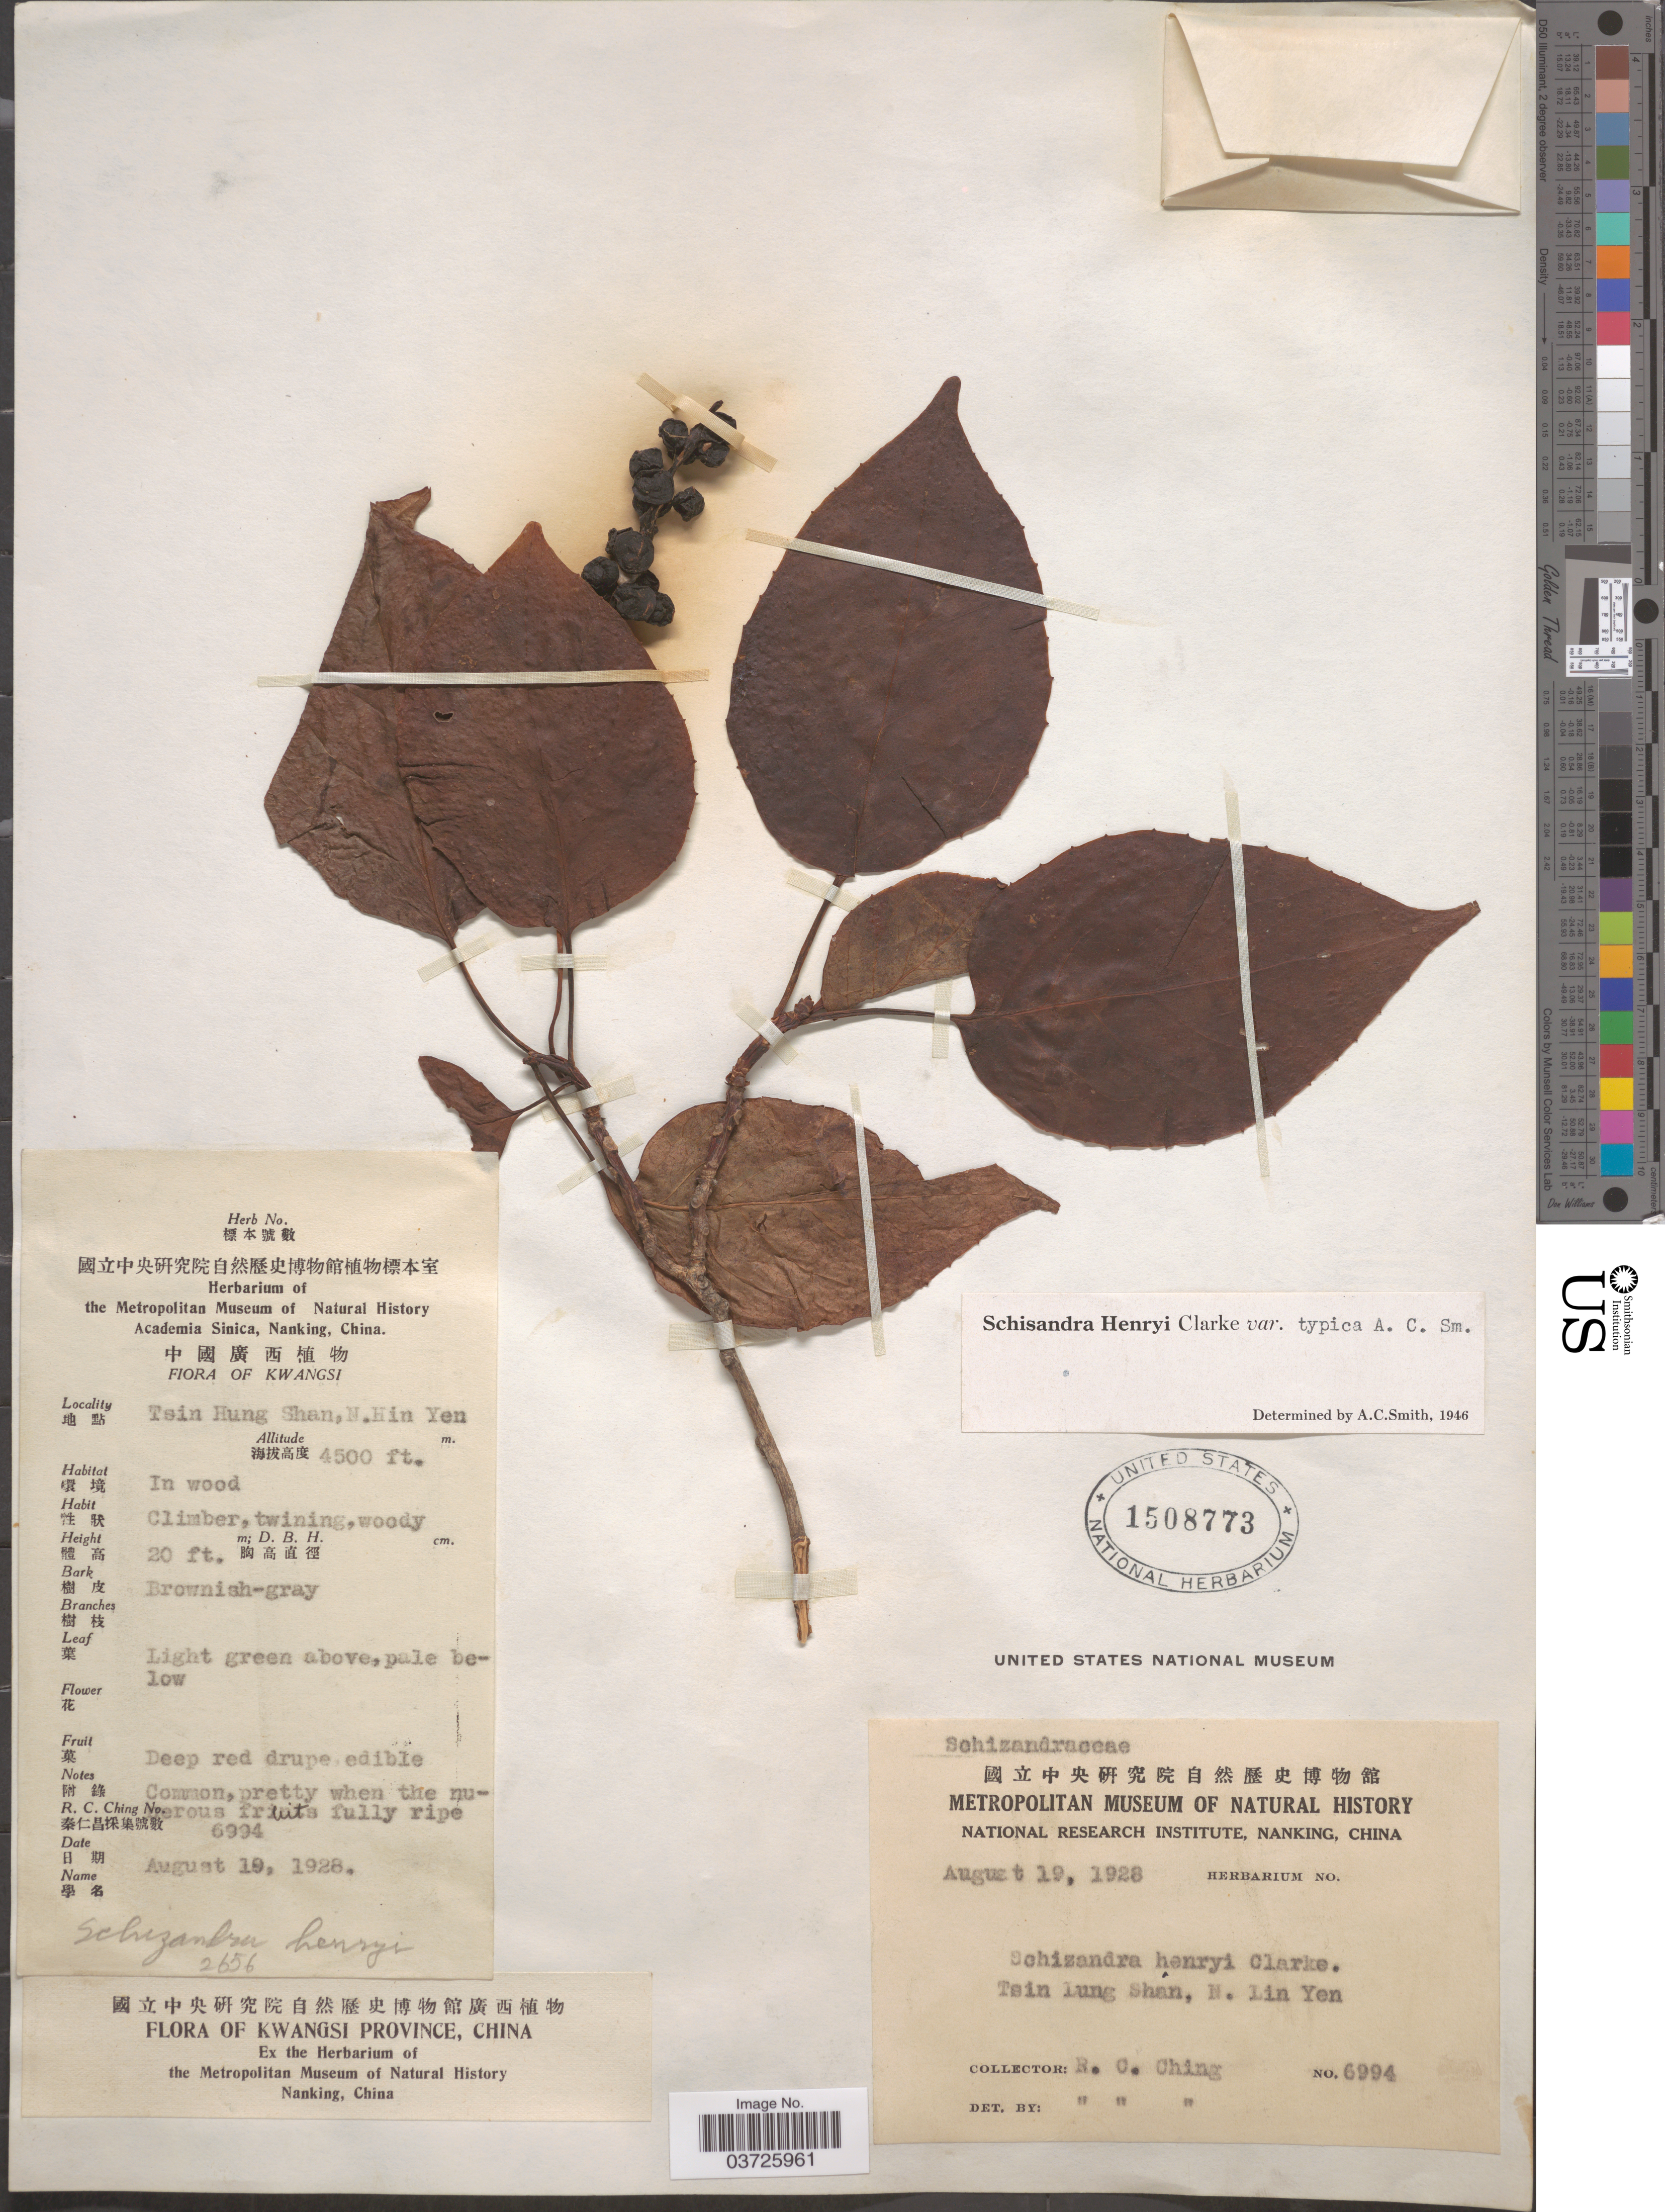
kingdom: Plantae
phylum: Tracheophyta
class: Magnoliopsida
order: Austrobaileyales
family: Schisandraceae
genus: Schisandra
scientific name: Schisandra henryi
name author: C.B. Clarke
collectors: R. C. Ching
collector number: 6994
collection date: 1928-08-19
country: China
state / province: Guangxi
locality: Kwangsi Province. Tsin Hung Shan, N. Hin Yen.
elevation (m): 1372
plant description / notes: Fruit temporarily sampled for micro-CT scanning.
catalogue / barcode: US 1508773